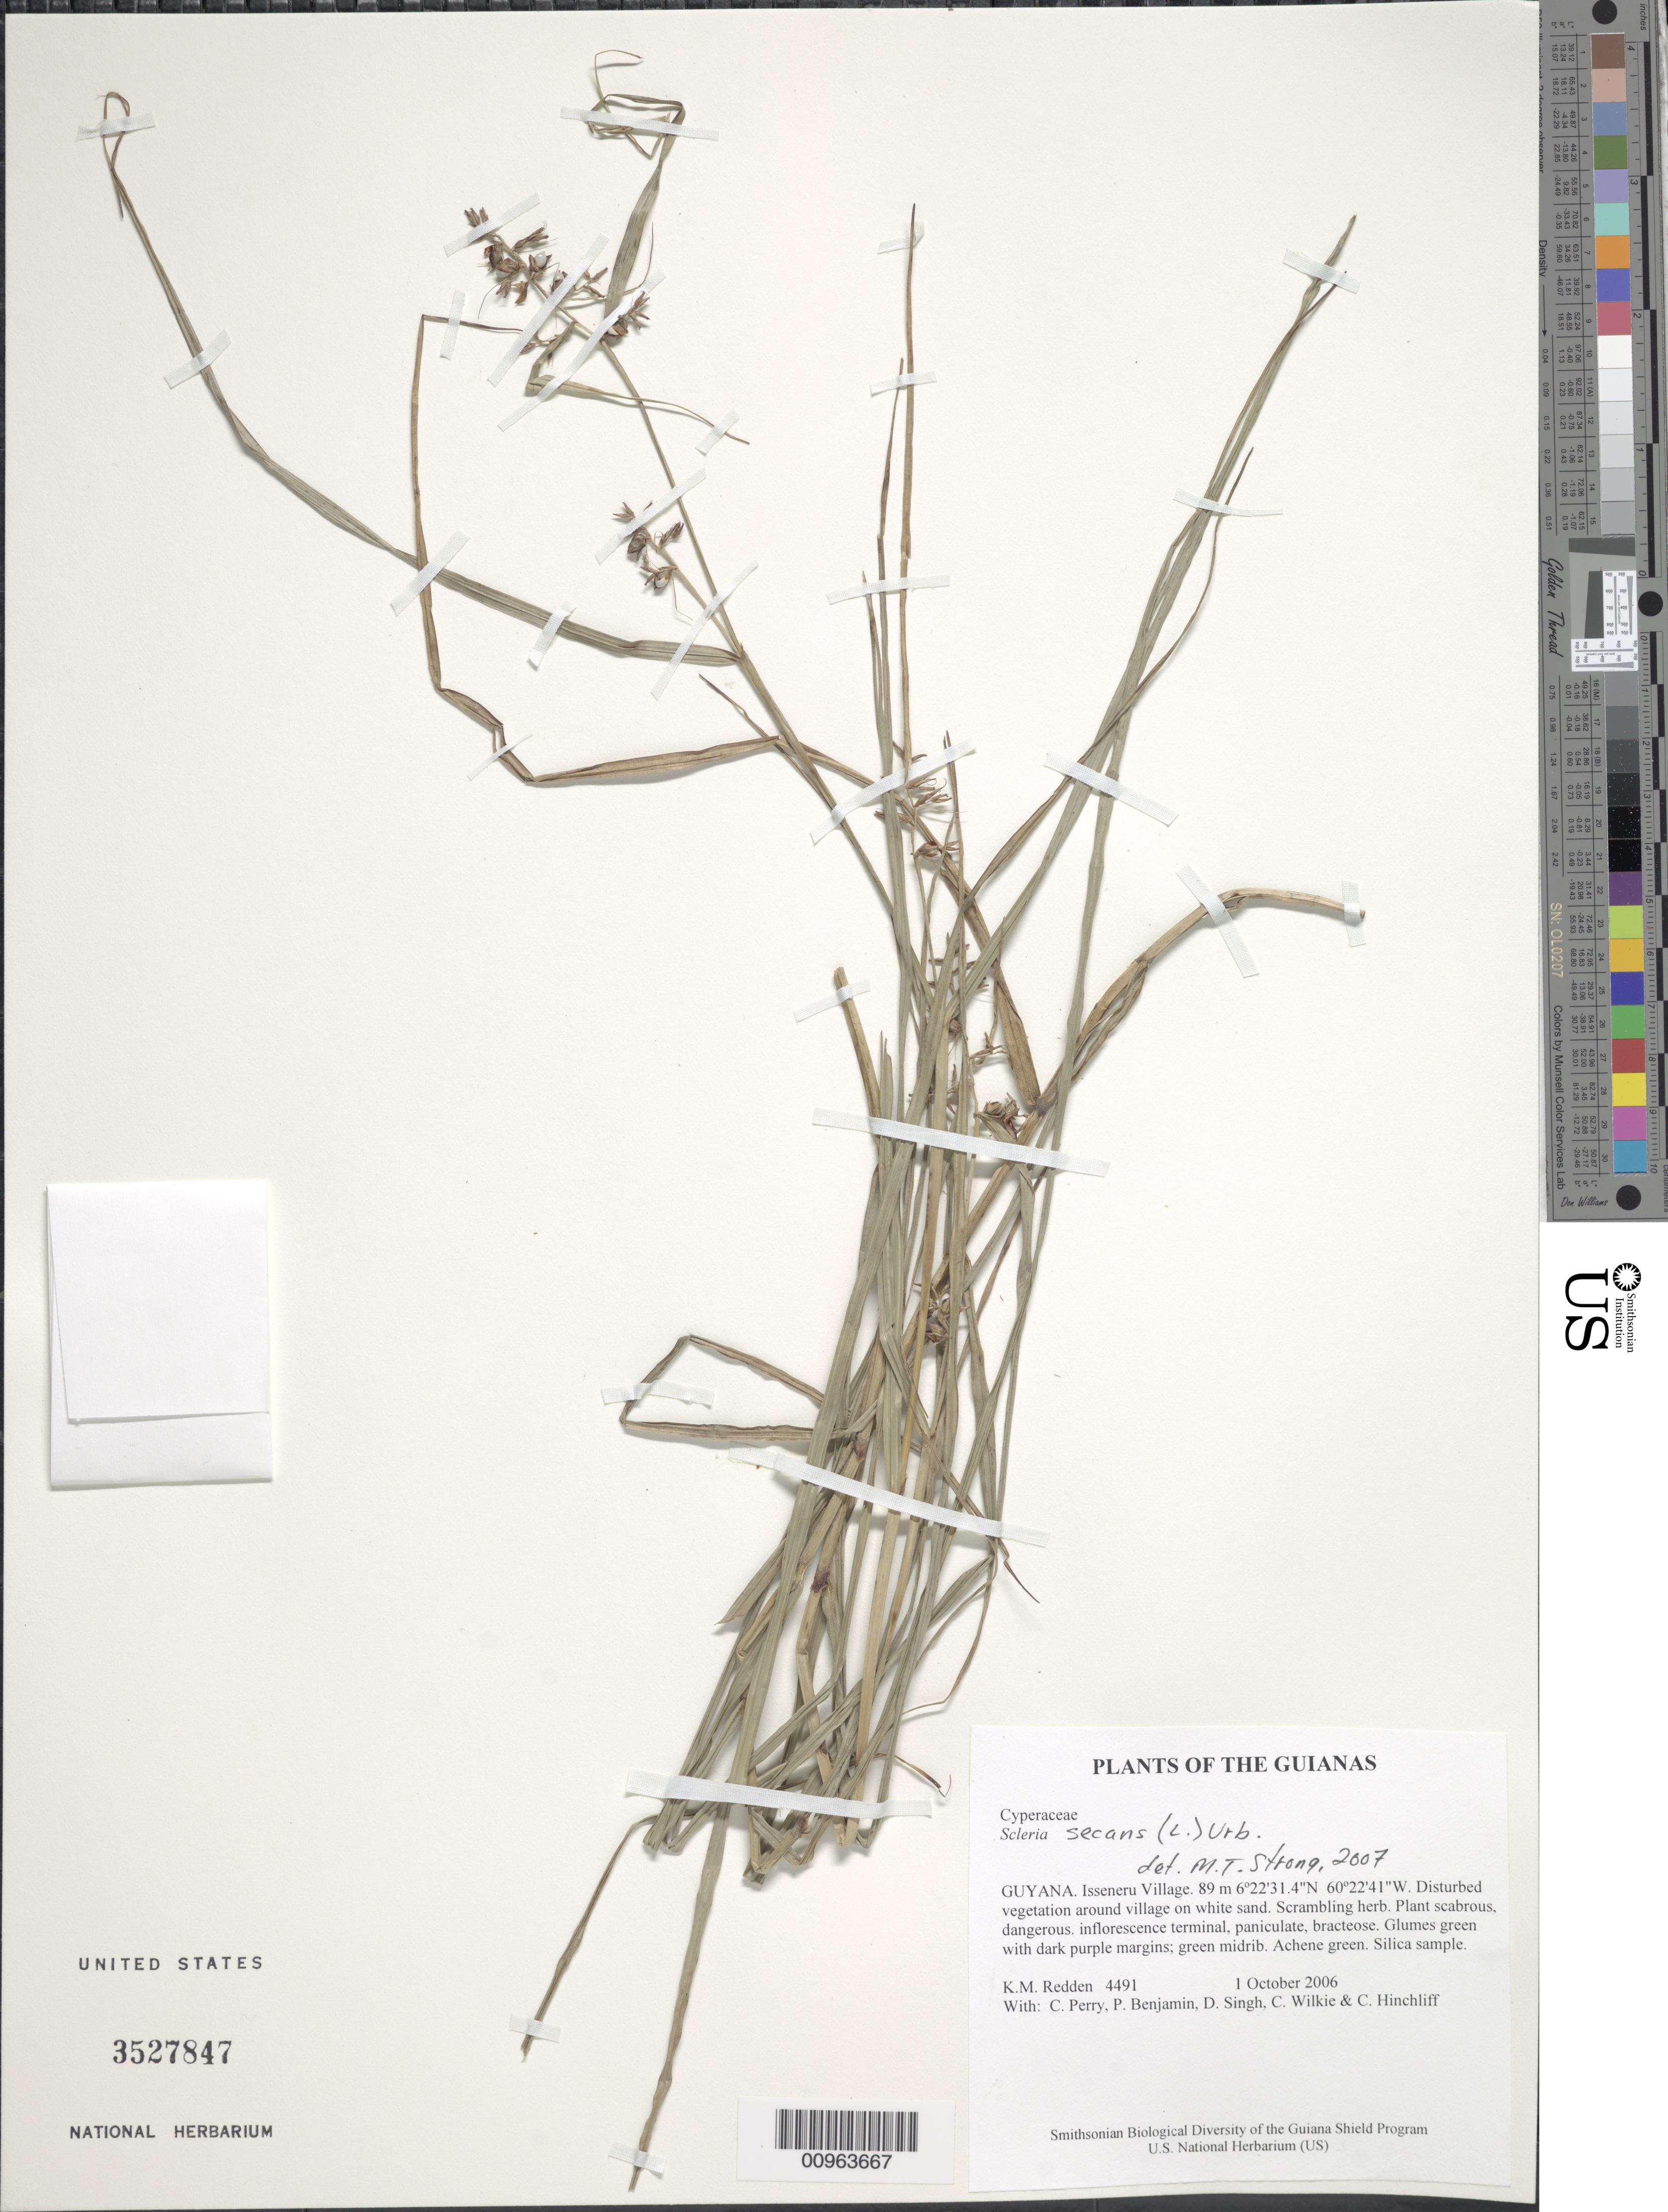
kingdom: Plantae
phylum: Tracheophyta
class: Liliopsida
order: Poales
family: Cyperaceae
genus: Scleria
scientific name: Scleria secans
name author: (L.) Urb.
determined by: Strong, M. T., (US), Smithsonian Institution - National Museum of Natural History (UNITED STATES)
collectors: K. M. Redden, C. Perry, P. Benjamin, D. Singh, C. Wilkie & C. E. Hinchliff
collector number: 4491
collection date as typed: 1 October 2006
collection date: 2006-10-01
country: Guyana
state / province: Cuyuni-Mazaruni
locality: Isseneru Village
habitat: Disturbed vegetation around village on white sand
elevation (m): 89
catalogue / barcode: US 3527847